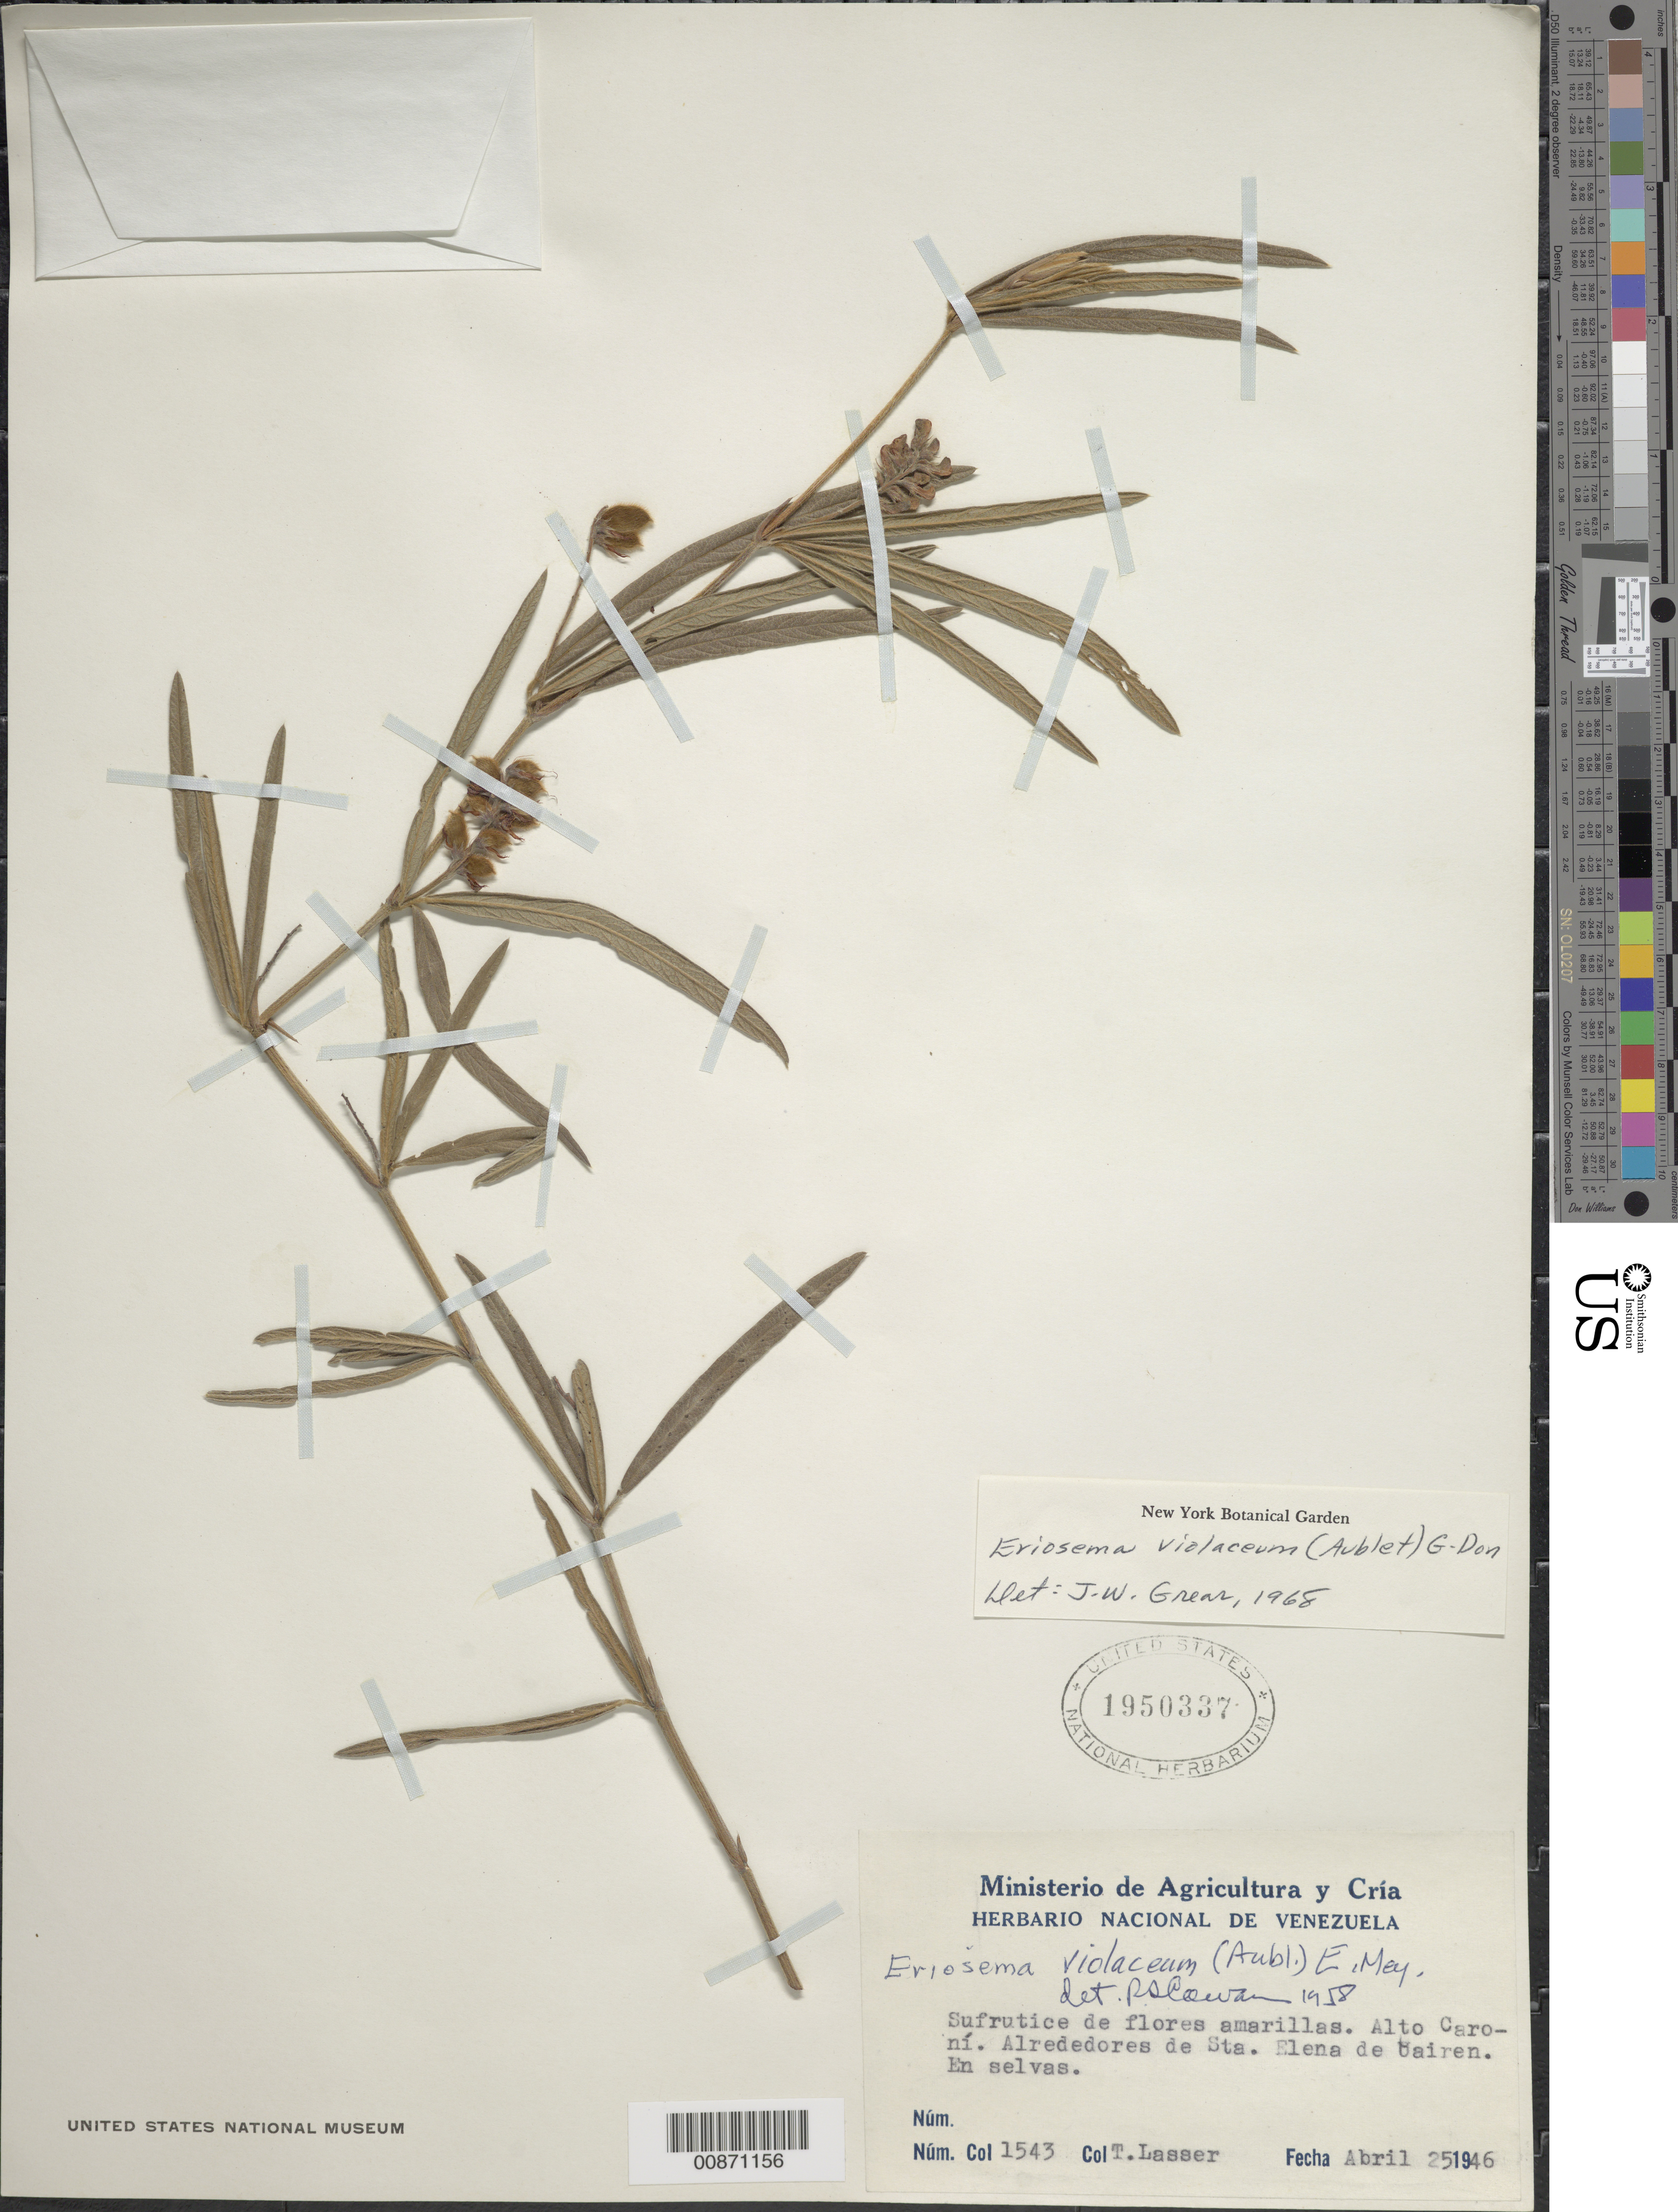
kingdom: Plantae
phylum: Tracheophyta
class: Magnoliopsida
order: Fabales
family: Fabaceae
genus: Eriosema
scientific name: Eriosema violaceum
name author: (Aubl.) G. Don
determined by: Grear, J. W., Jr.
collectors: T. Lasser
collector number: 1543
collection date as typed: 25-Apr-46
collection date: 1946-04-25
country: Venezuela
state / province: Bolívar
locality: Sta. Elena de Uairén, Alto Caroní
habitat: Selvas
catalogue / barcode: US 1950337